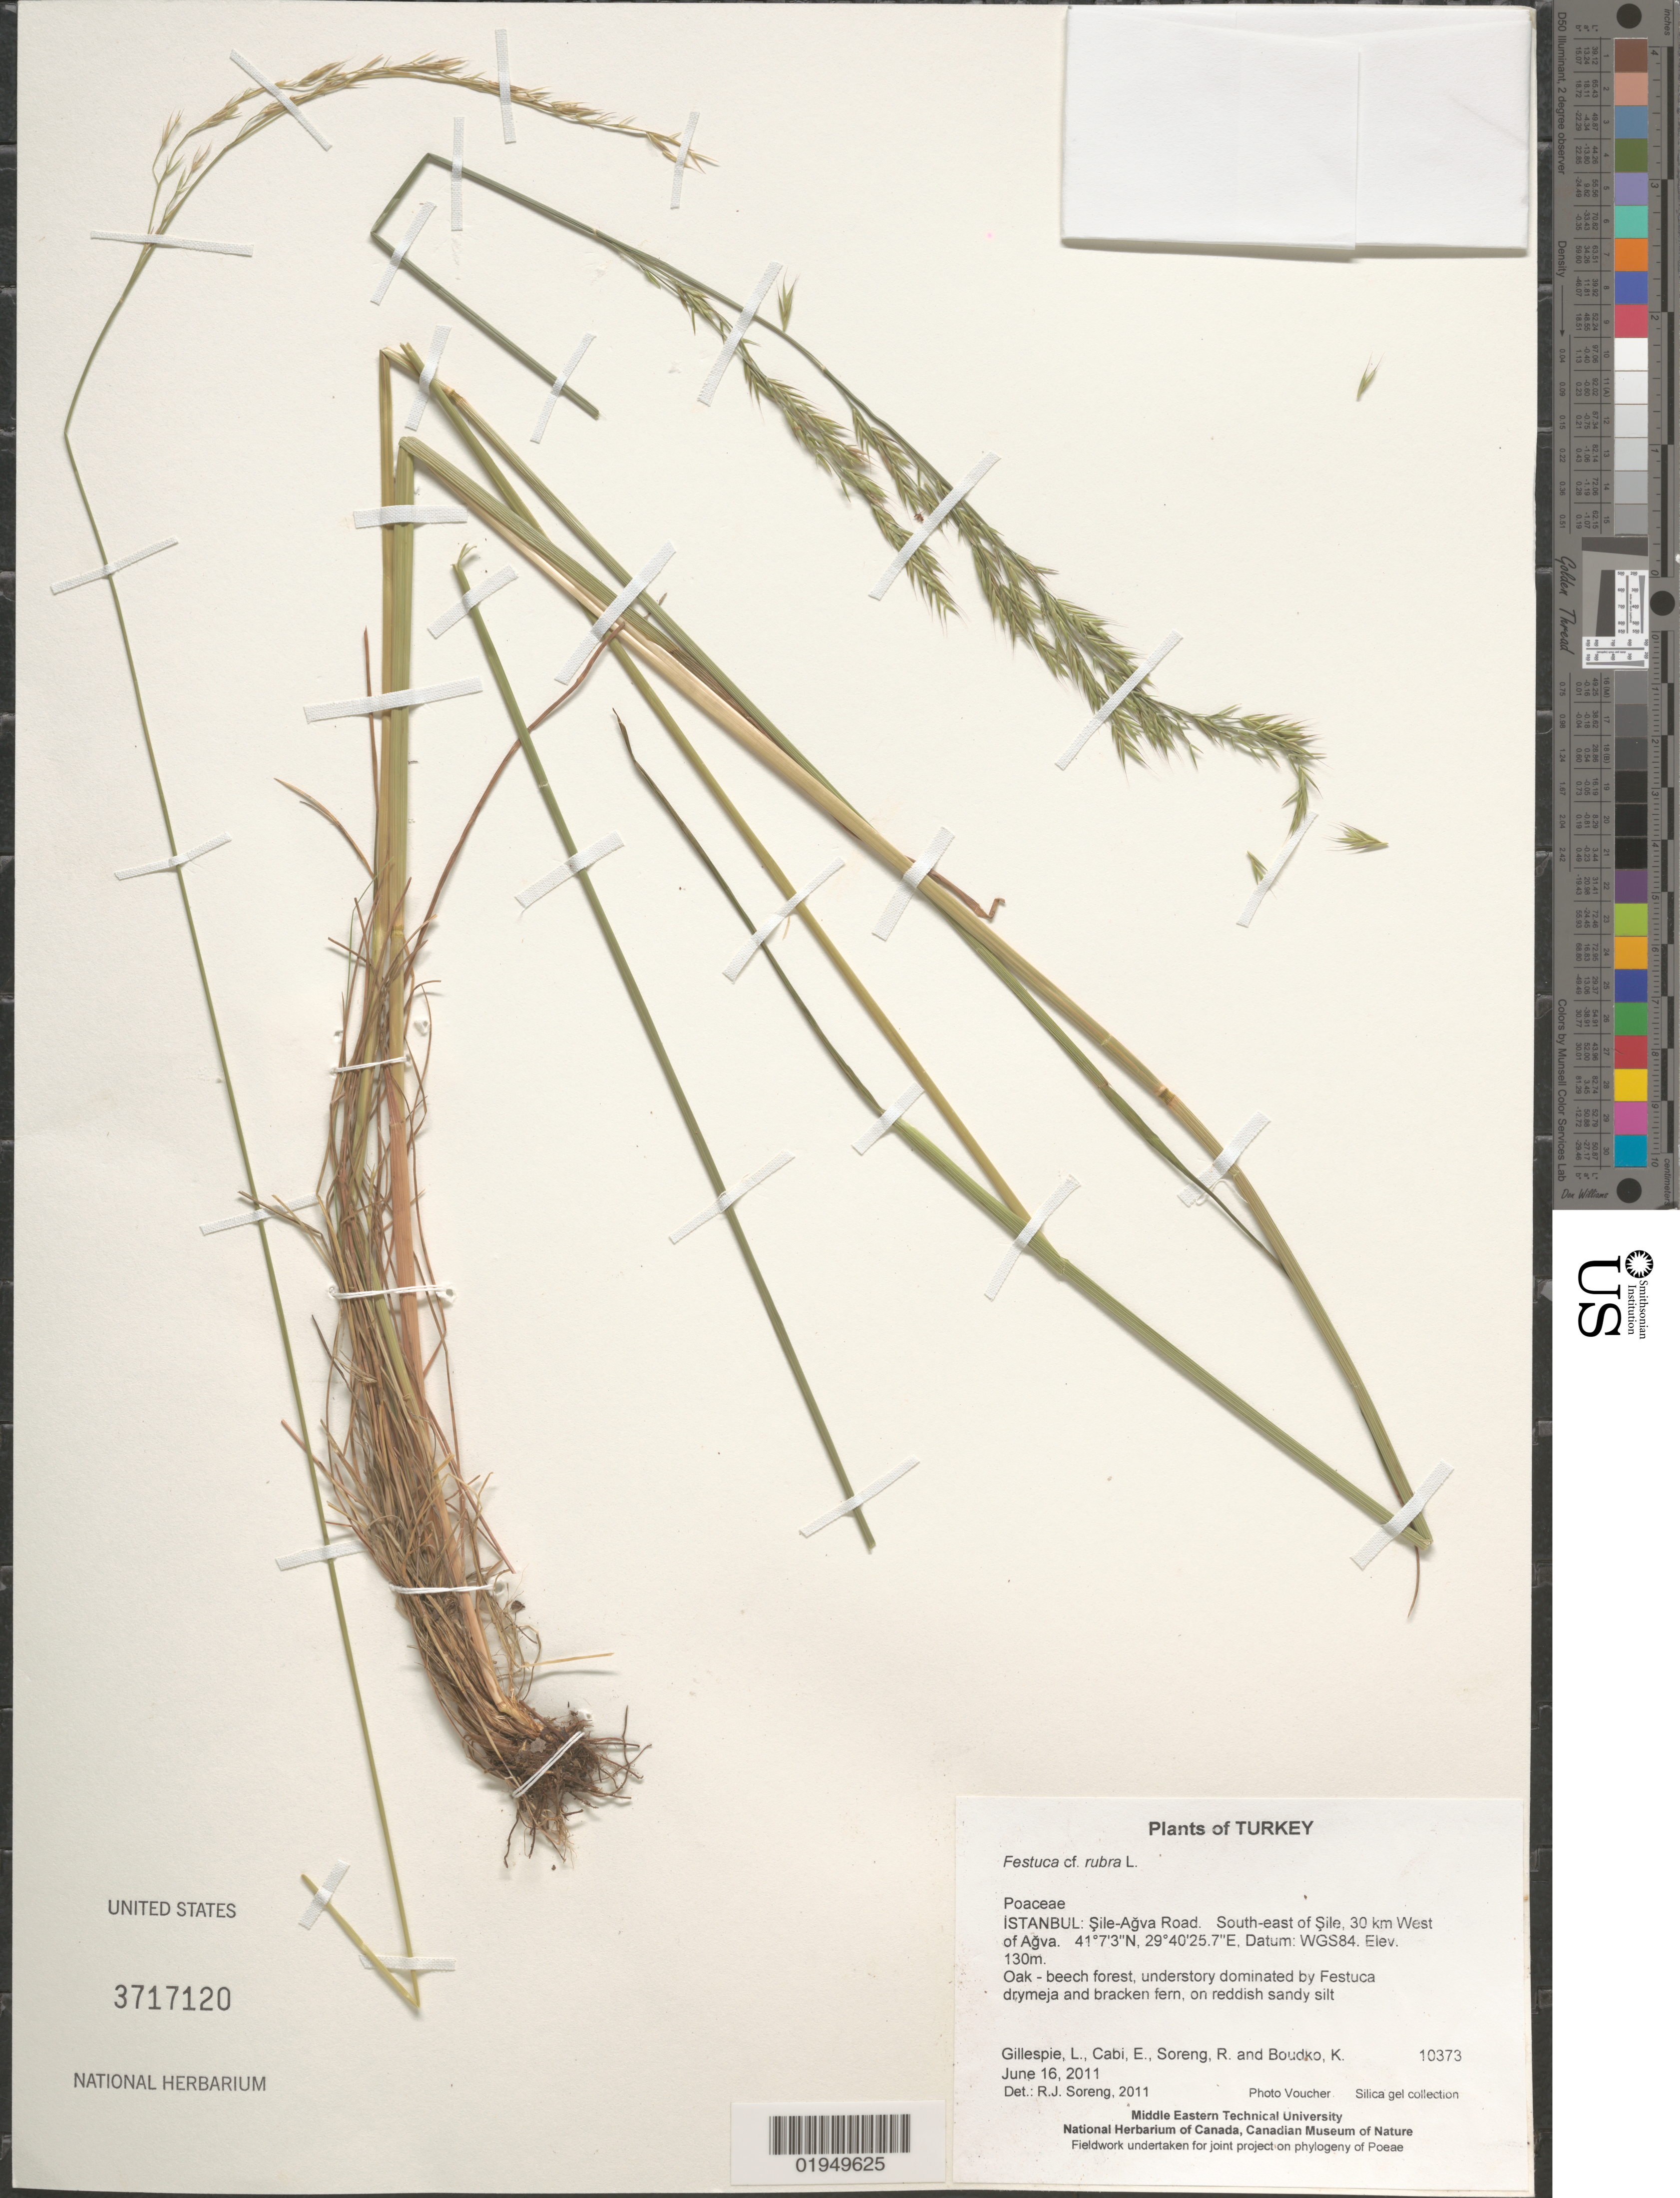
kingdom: Plantae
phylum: Tracheophyta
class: Liliopsida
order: Poales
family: Poaceae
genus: Festuca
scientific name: Festuca rubra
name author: L.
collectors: L. J. Gillespie, E. Cabi, R. J. Soreng & K. Boudko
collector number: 10373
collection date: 2011-06-16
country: Turkey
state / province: Istanbul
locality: Sile-Agva Road. South-east of Sile, 30 km West of Agva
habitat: Oak - beech forest, understory dominated by Festuca drymeja and bracken fern, on Reddish sandy silt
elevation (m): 130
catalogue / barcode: US 3717120